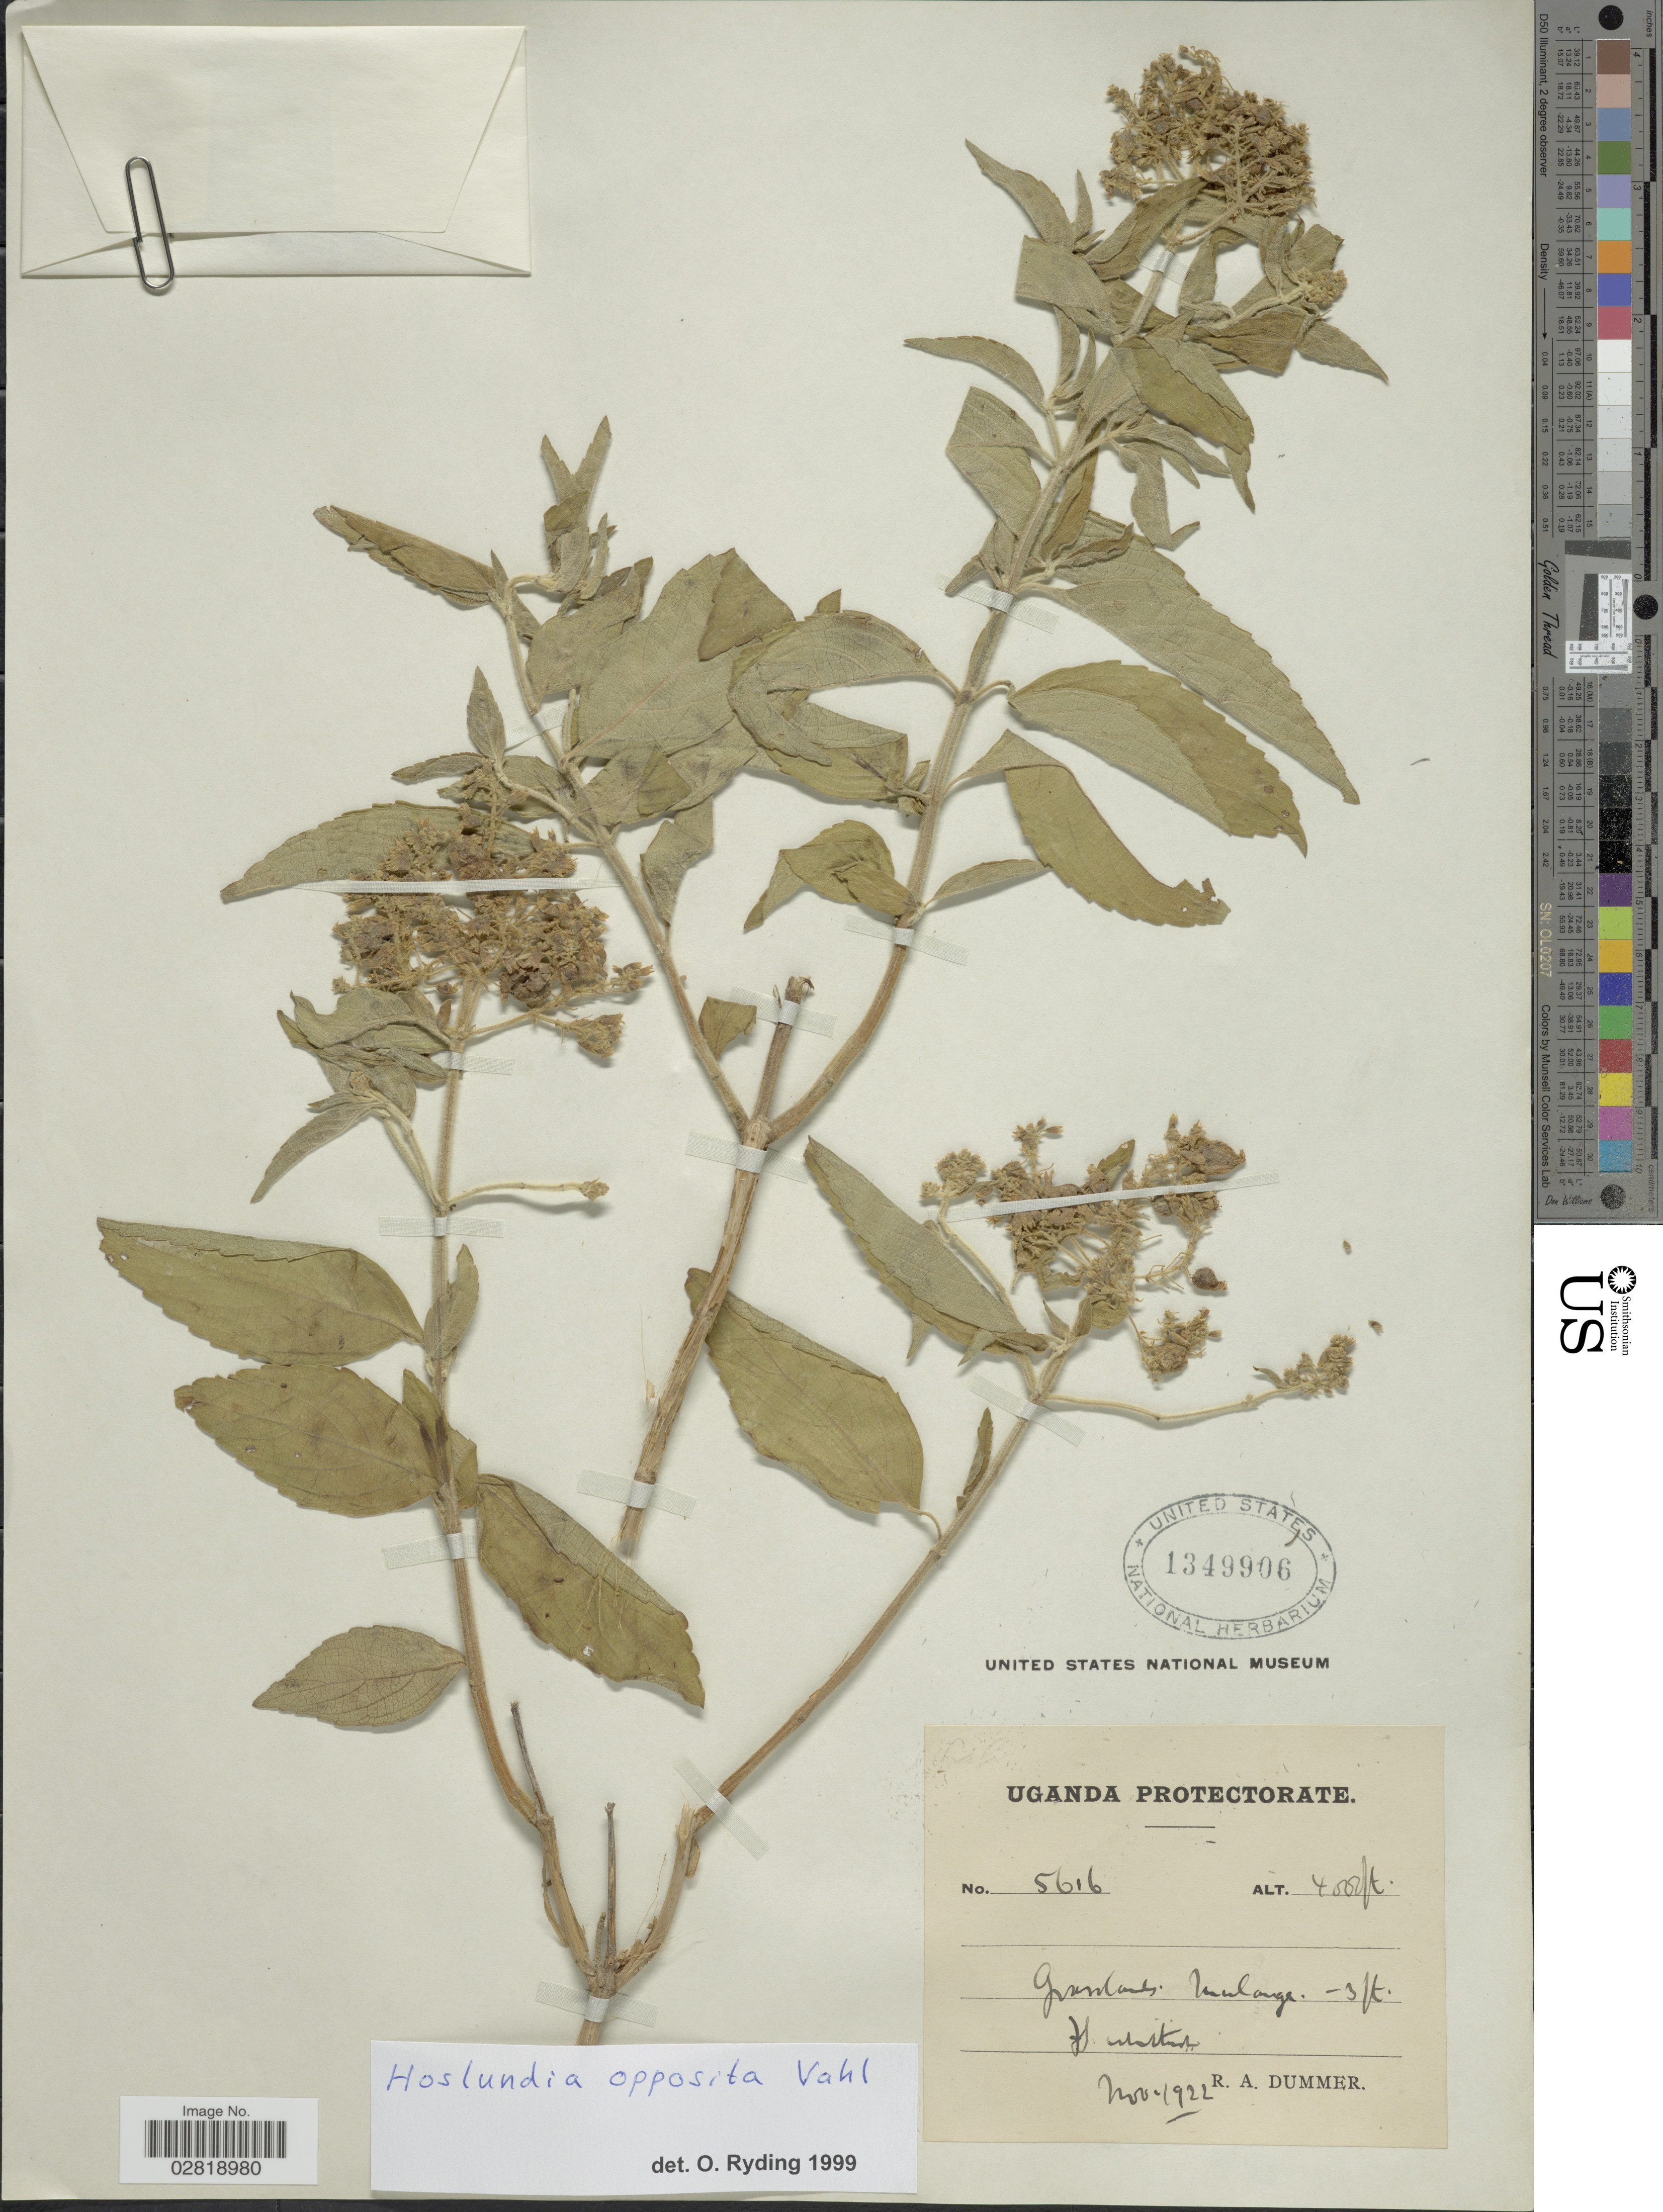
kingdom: Plantae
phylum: Tracheophyta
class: Magnoliopsida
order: Lamiales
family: Lamiaceae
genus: Hoslundia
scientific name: Hoslundia opposita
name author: Vahl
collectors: R. Dümmer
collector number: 5616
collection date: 1922-11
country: Uganda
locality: Uganda Protectorate. Mulange.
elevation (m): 1219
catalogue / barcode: US 1349906